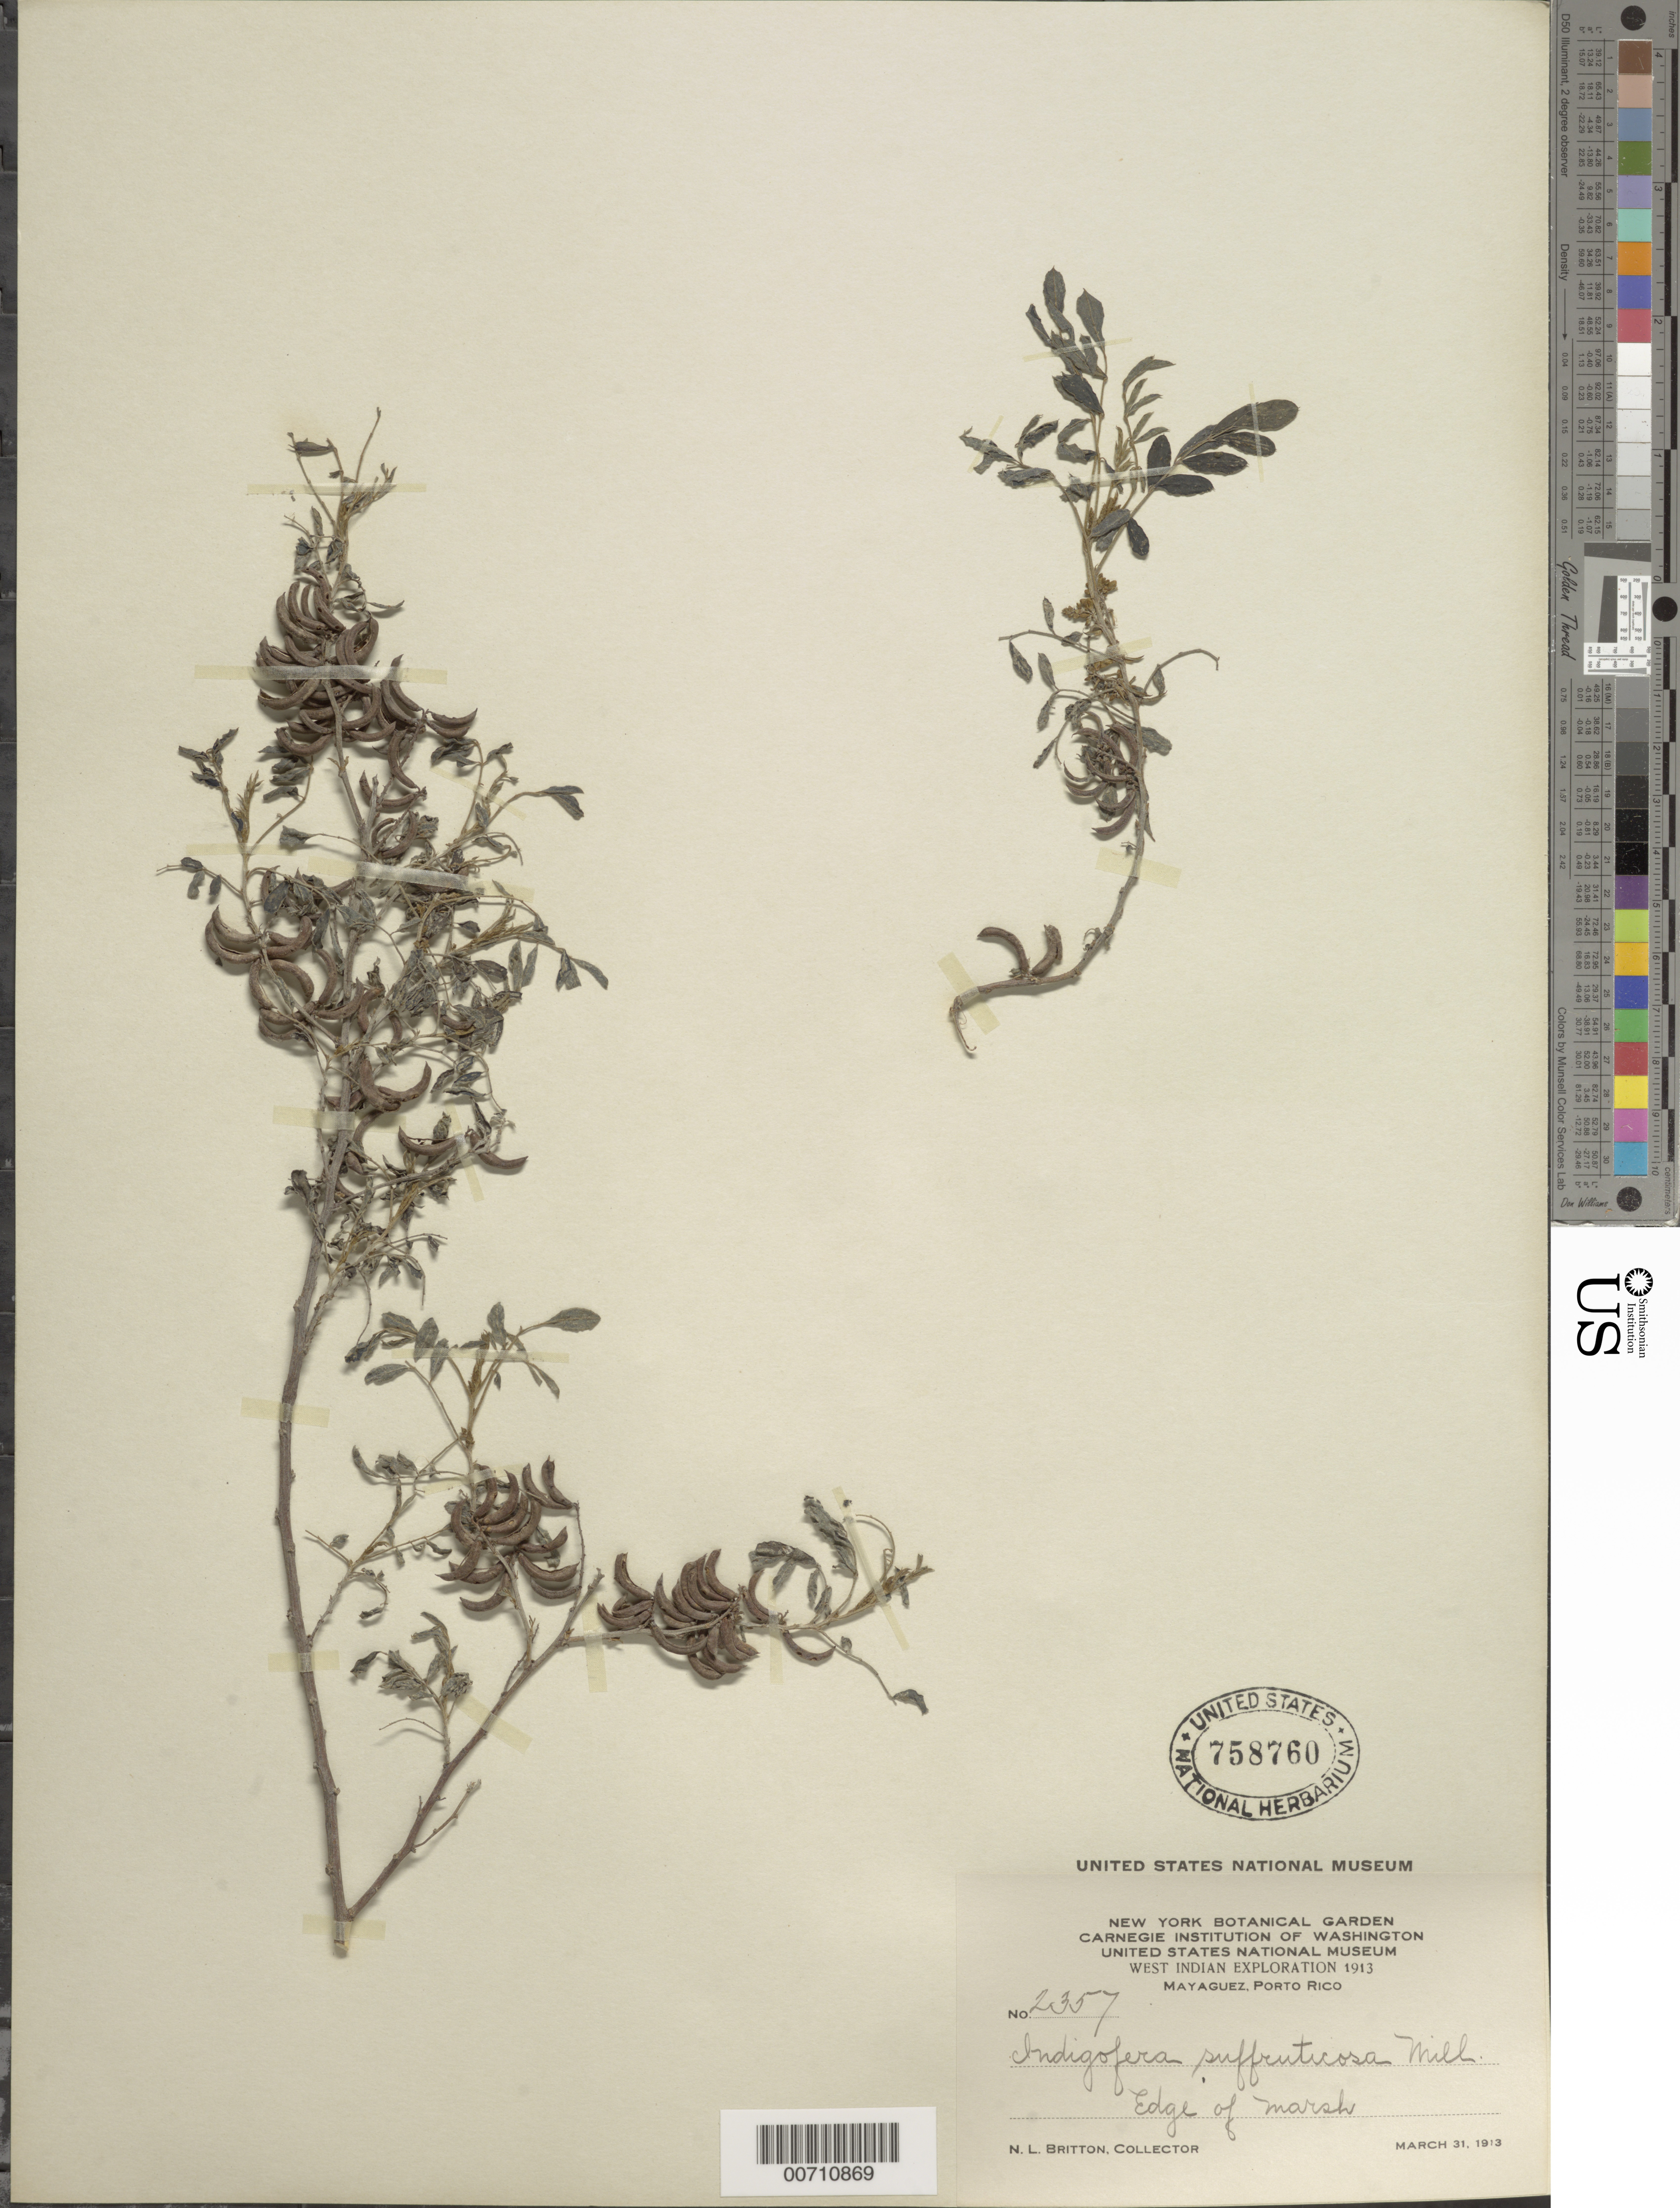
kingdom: Plantae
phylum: Tracheophyta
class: Magnoliopsida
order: Fabales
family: Fabaceae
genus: Indigofera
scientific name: Indigofera suffruticosa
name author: Mill.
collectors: N. Britton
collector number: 2357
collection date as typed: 31 Mar 1913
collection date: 1913-03-31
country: Puerto Rico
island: Greater Antilles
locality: Mayaguez.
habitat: Edge of marsh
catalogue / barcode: US 758760